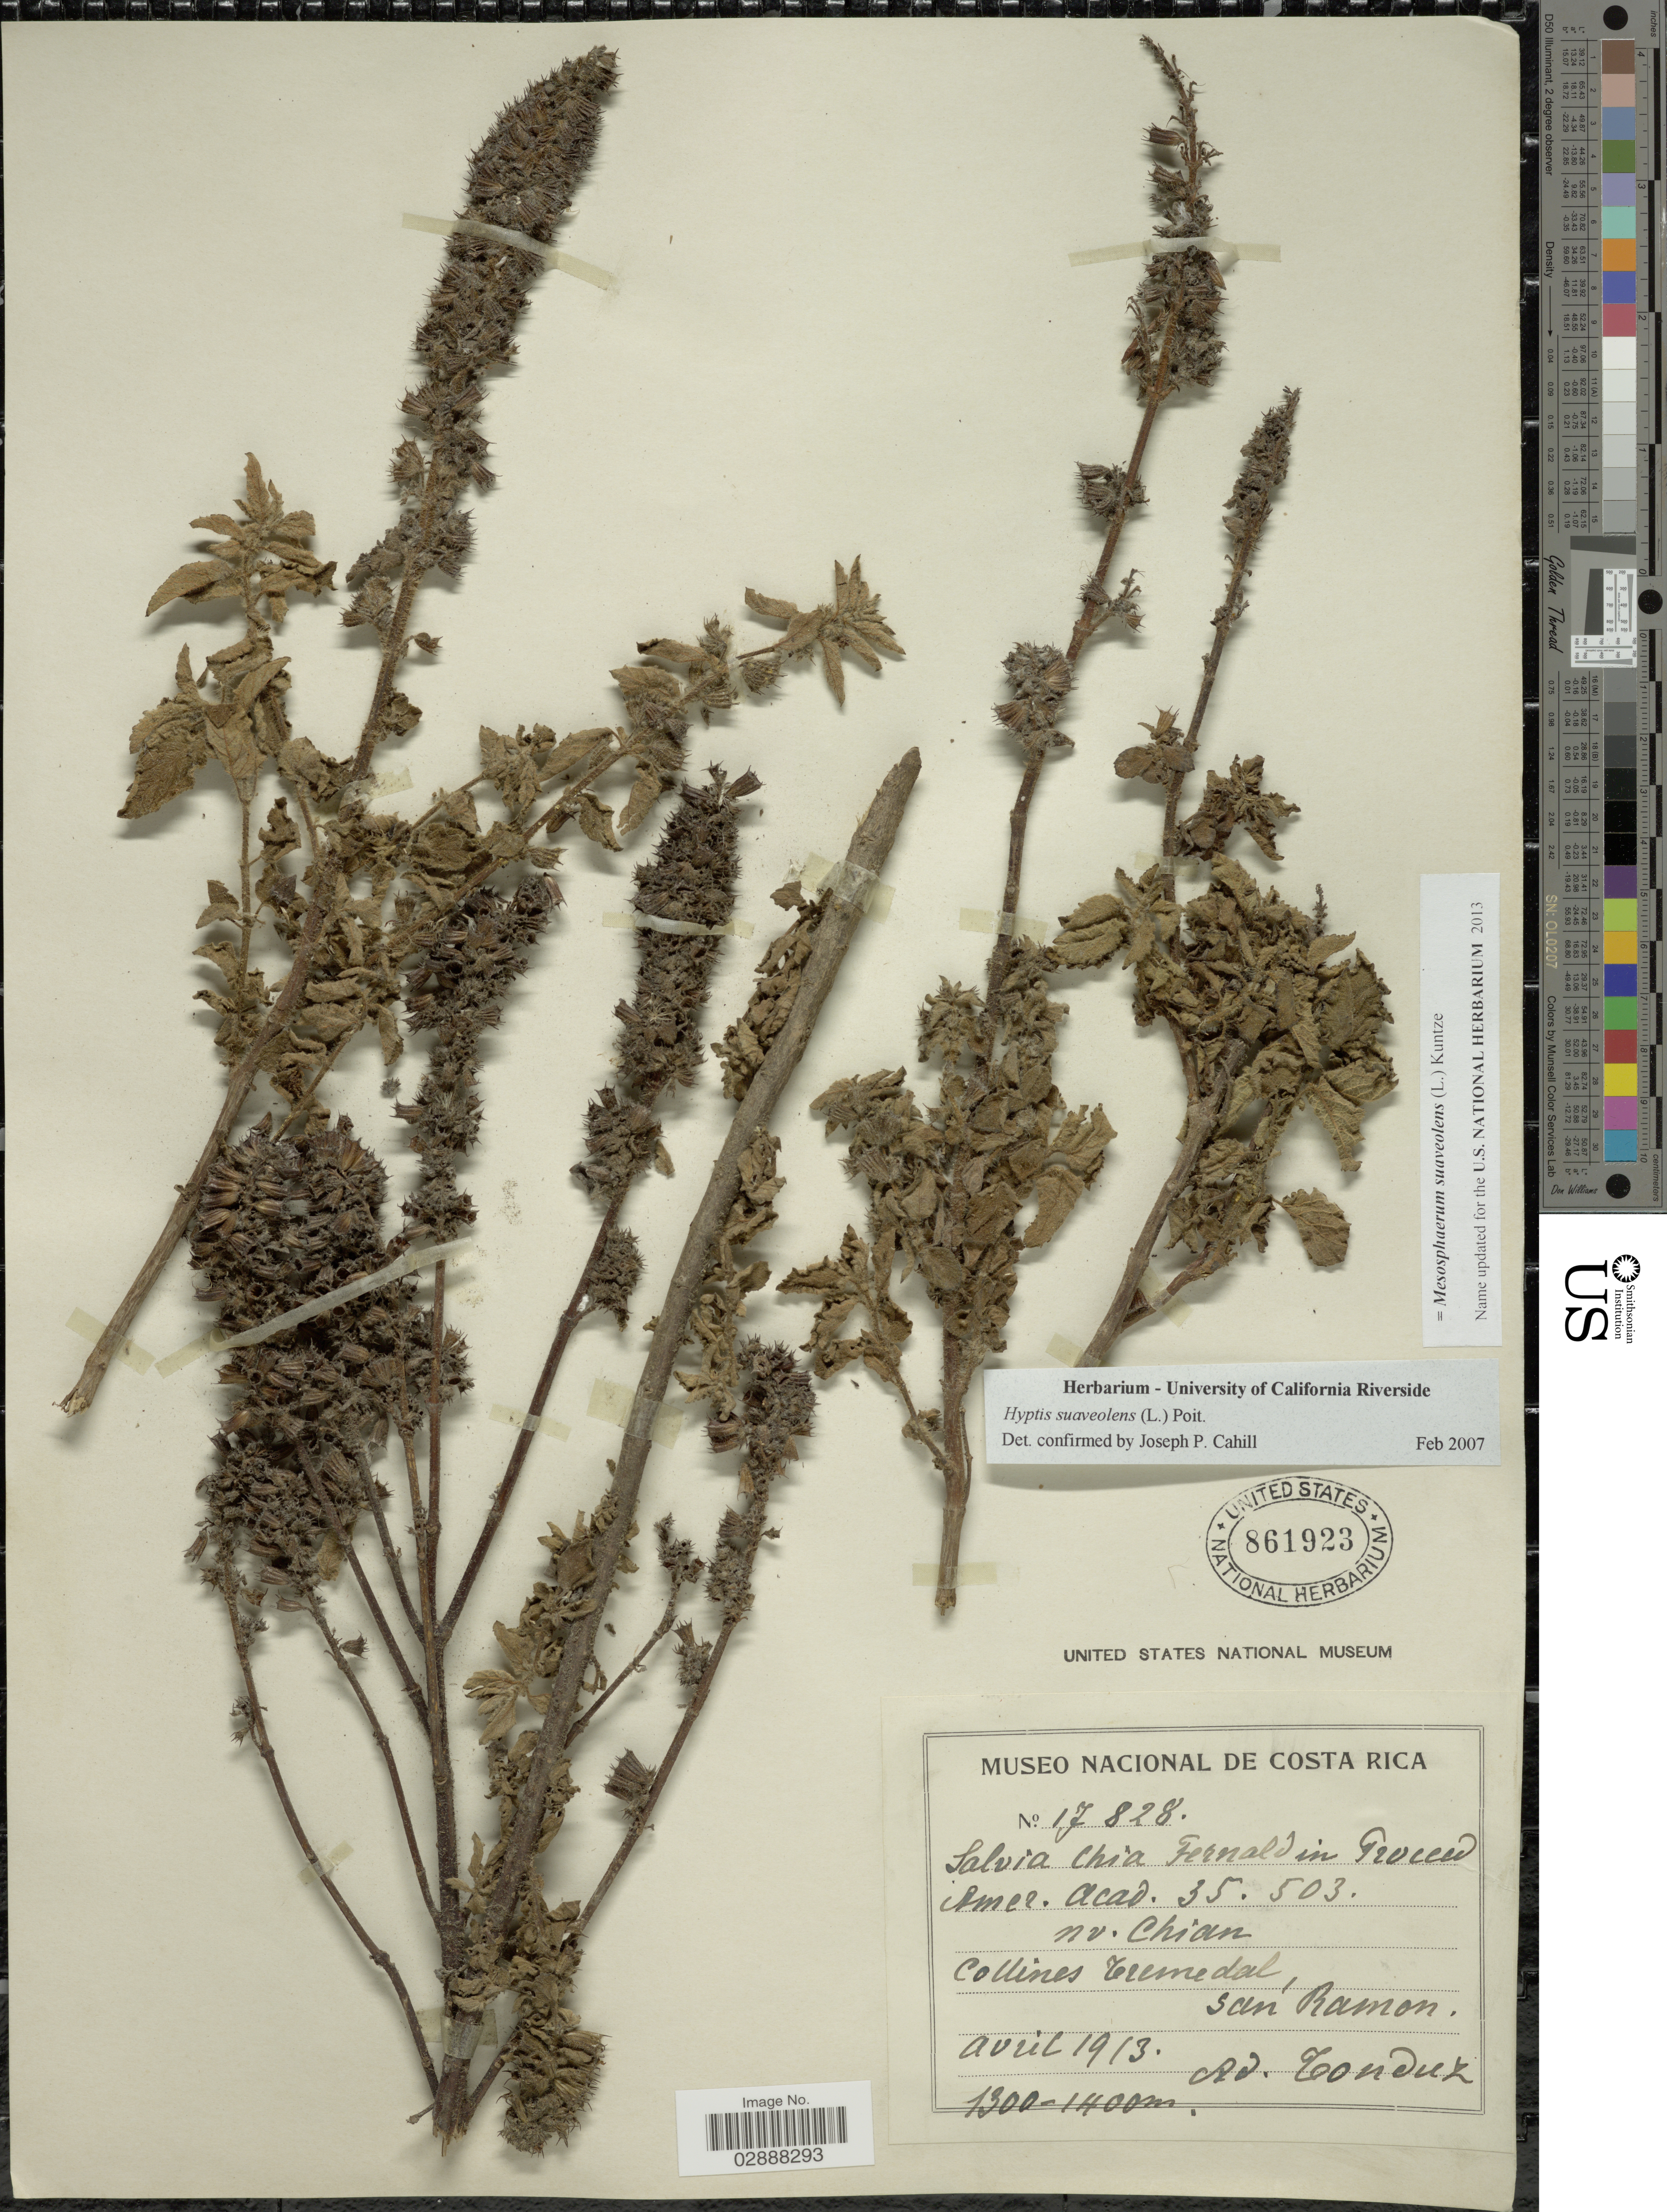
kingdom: Plantae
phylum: Tracheophyta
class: Magnoliopsida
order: Lamiales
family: Lamiaceae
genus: Mesosphaerum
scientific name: Mesosphaerum suaveolens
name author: (L.) Kuntze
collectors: A. Tonduz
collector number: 17828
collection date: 1913-04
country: Costa Rica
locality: Collines Tremedal, San Ramon.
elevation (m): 1300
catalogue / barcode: US 861923